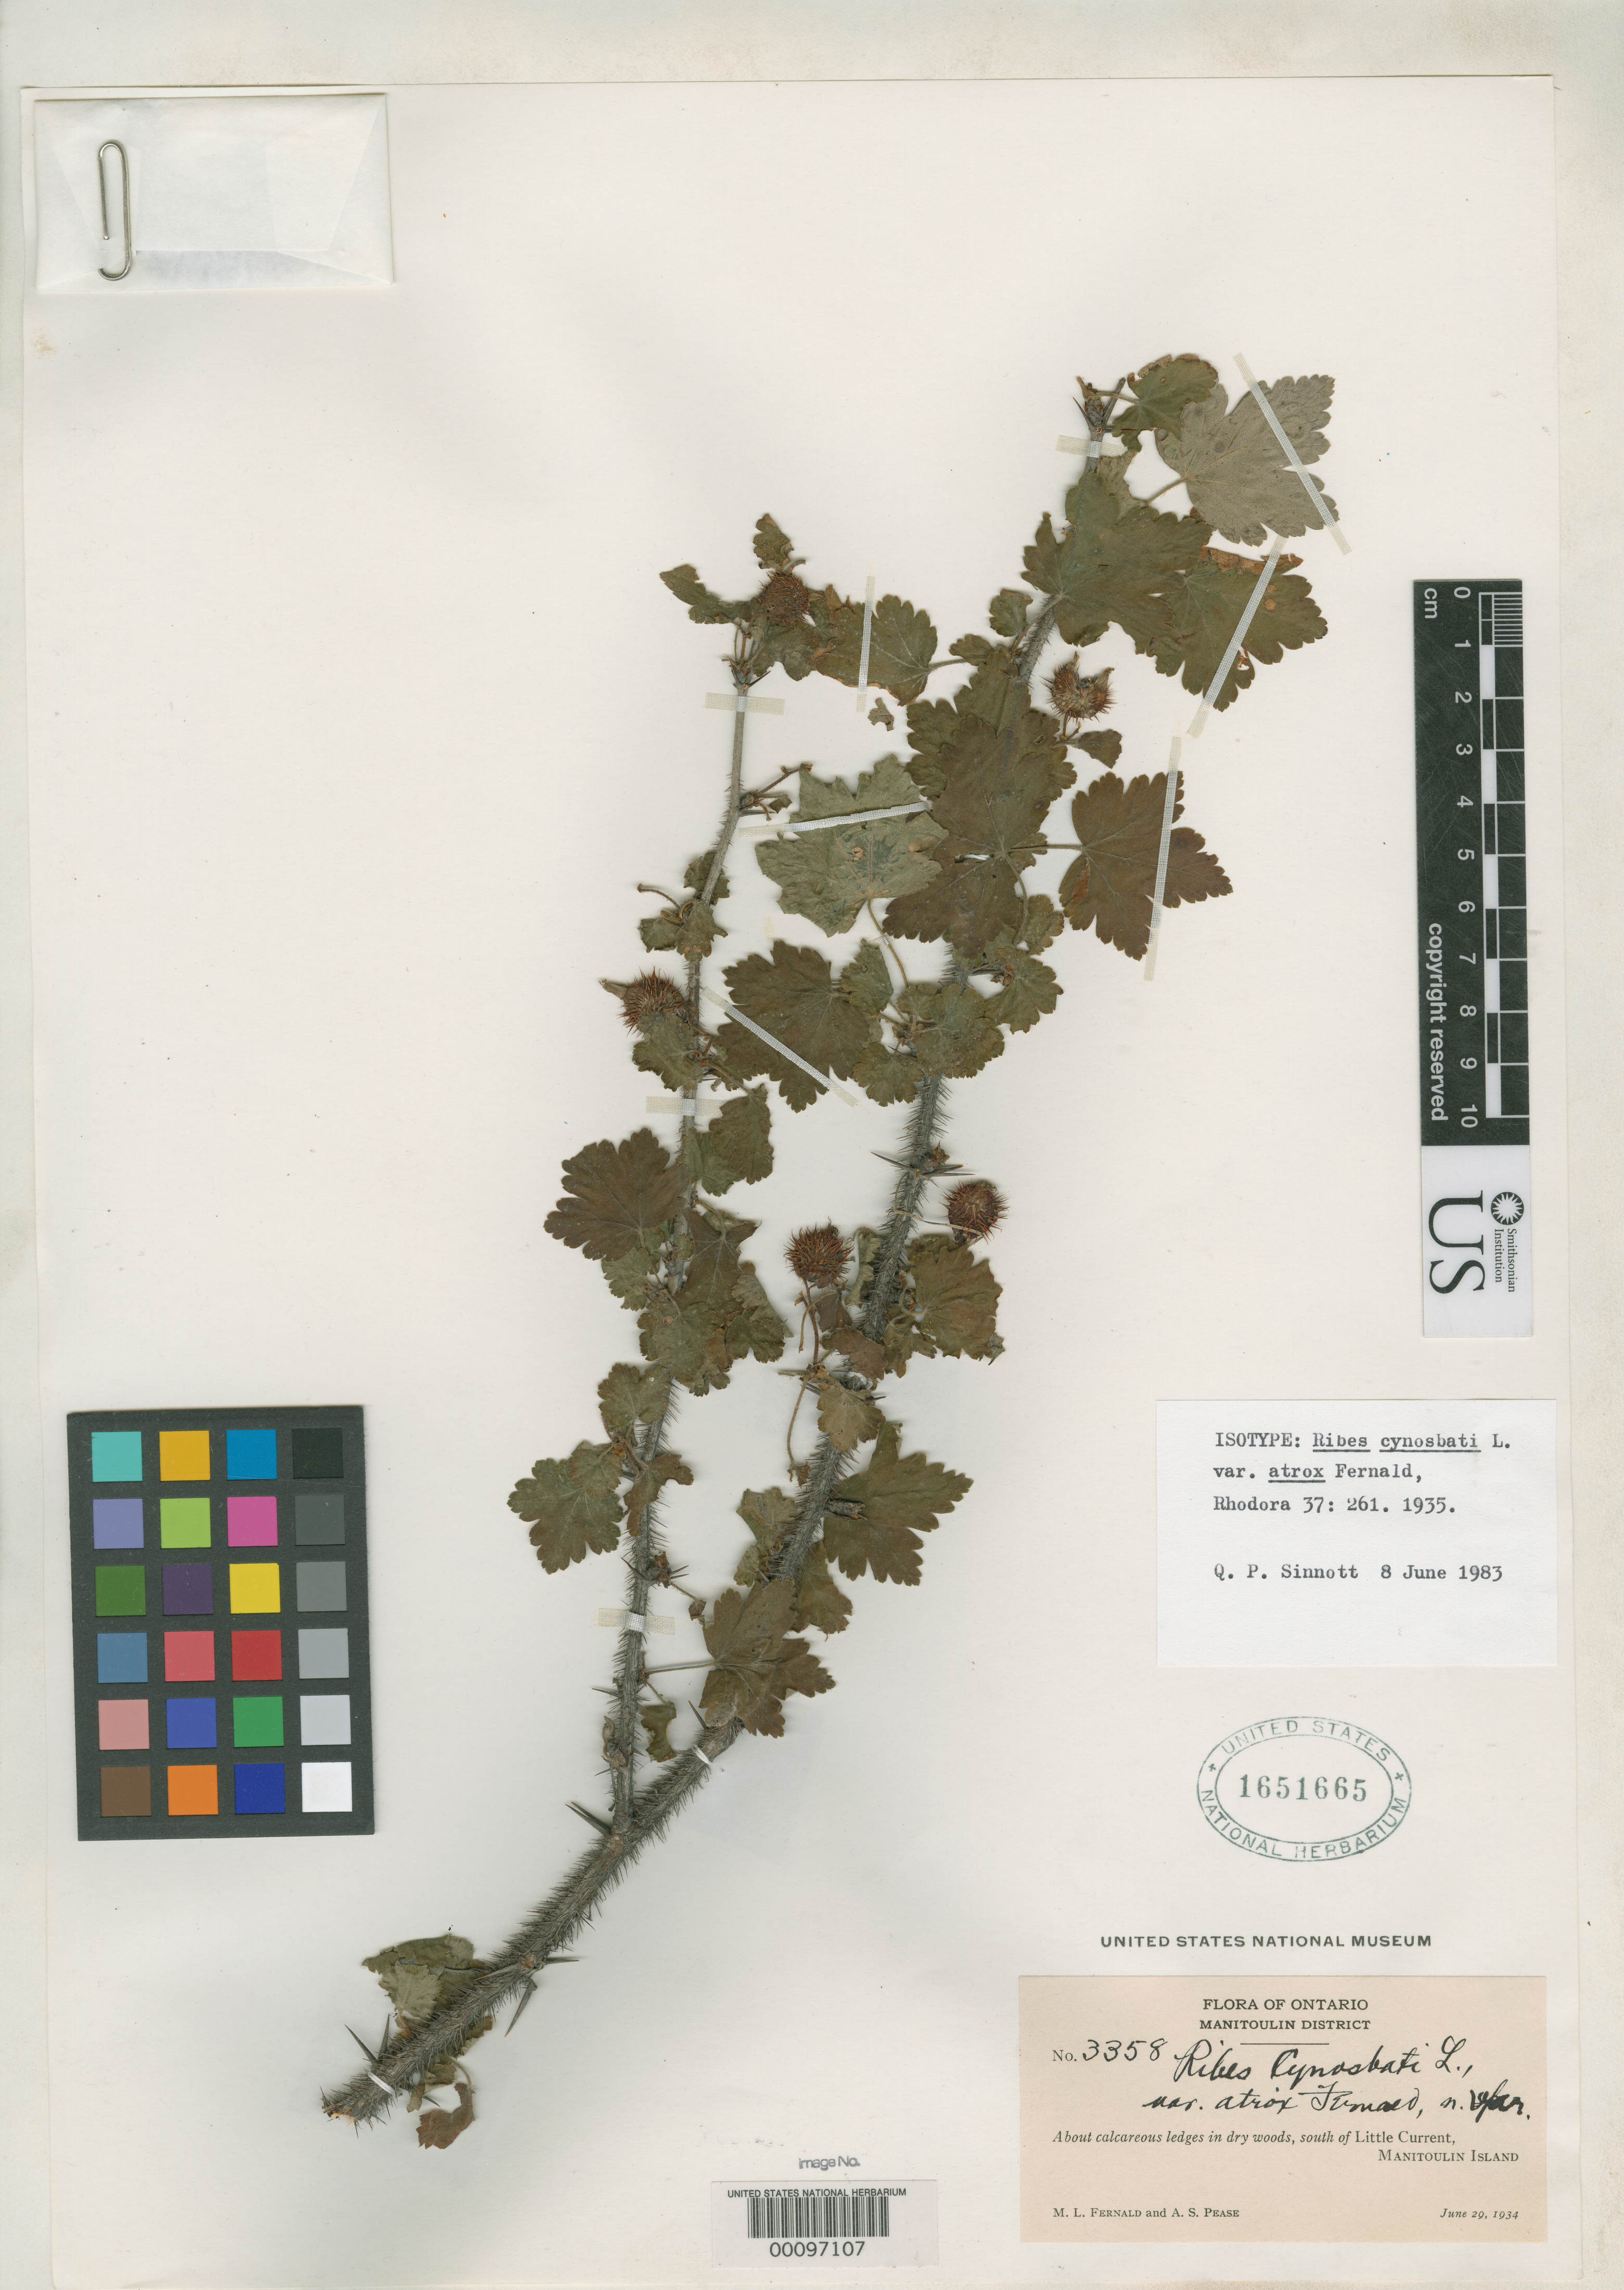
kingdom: Plantae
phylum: Tracheophyta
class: Magnoliopsida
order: Saxifragales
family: Grossulariaceae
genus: Ribes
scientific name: Ribes cynosbati var. atrox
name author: Fernald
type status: Isotype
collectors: M. L. Fernald & A. S. Pease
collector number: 3358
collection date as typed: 29 Jun 1934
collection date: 1934-06-29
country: Canada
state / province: Ontario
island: Manitoulin Island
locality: S of Littlecurrent.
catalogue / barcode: US 1651665